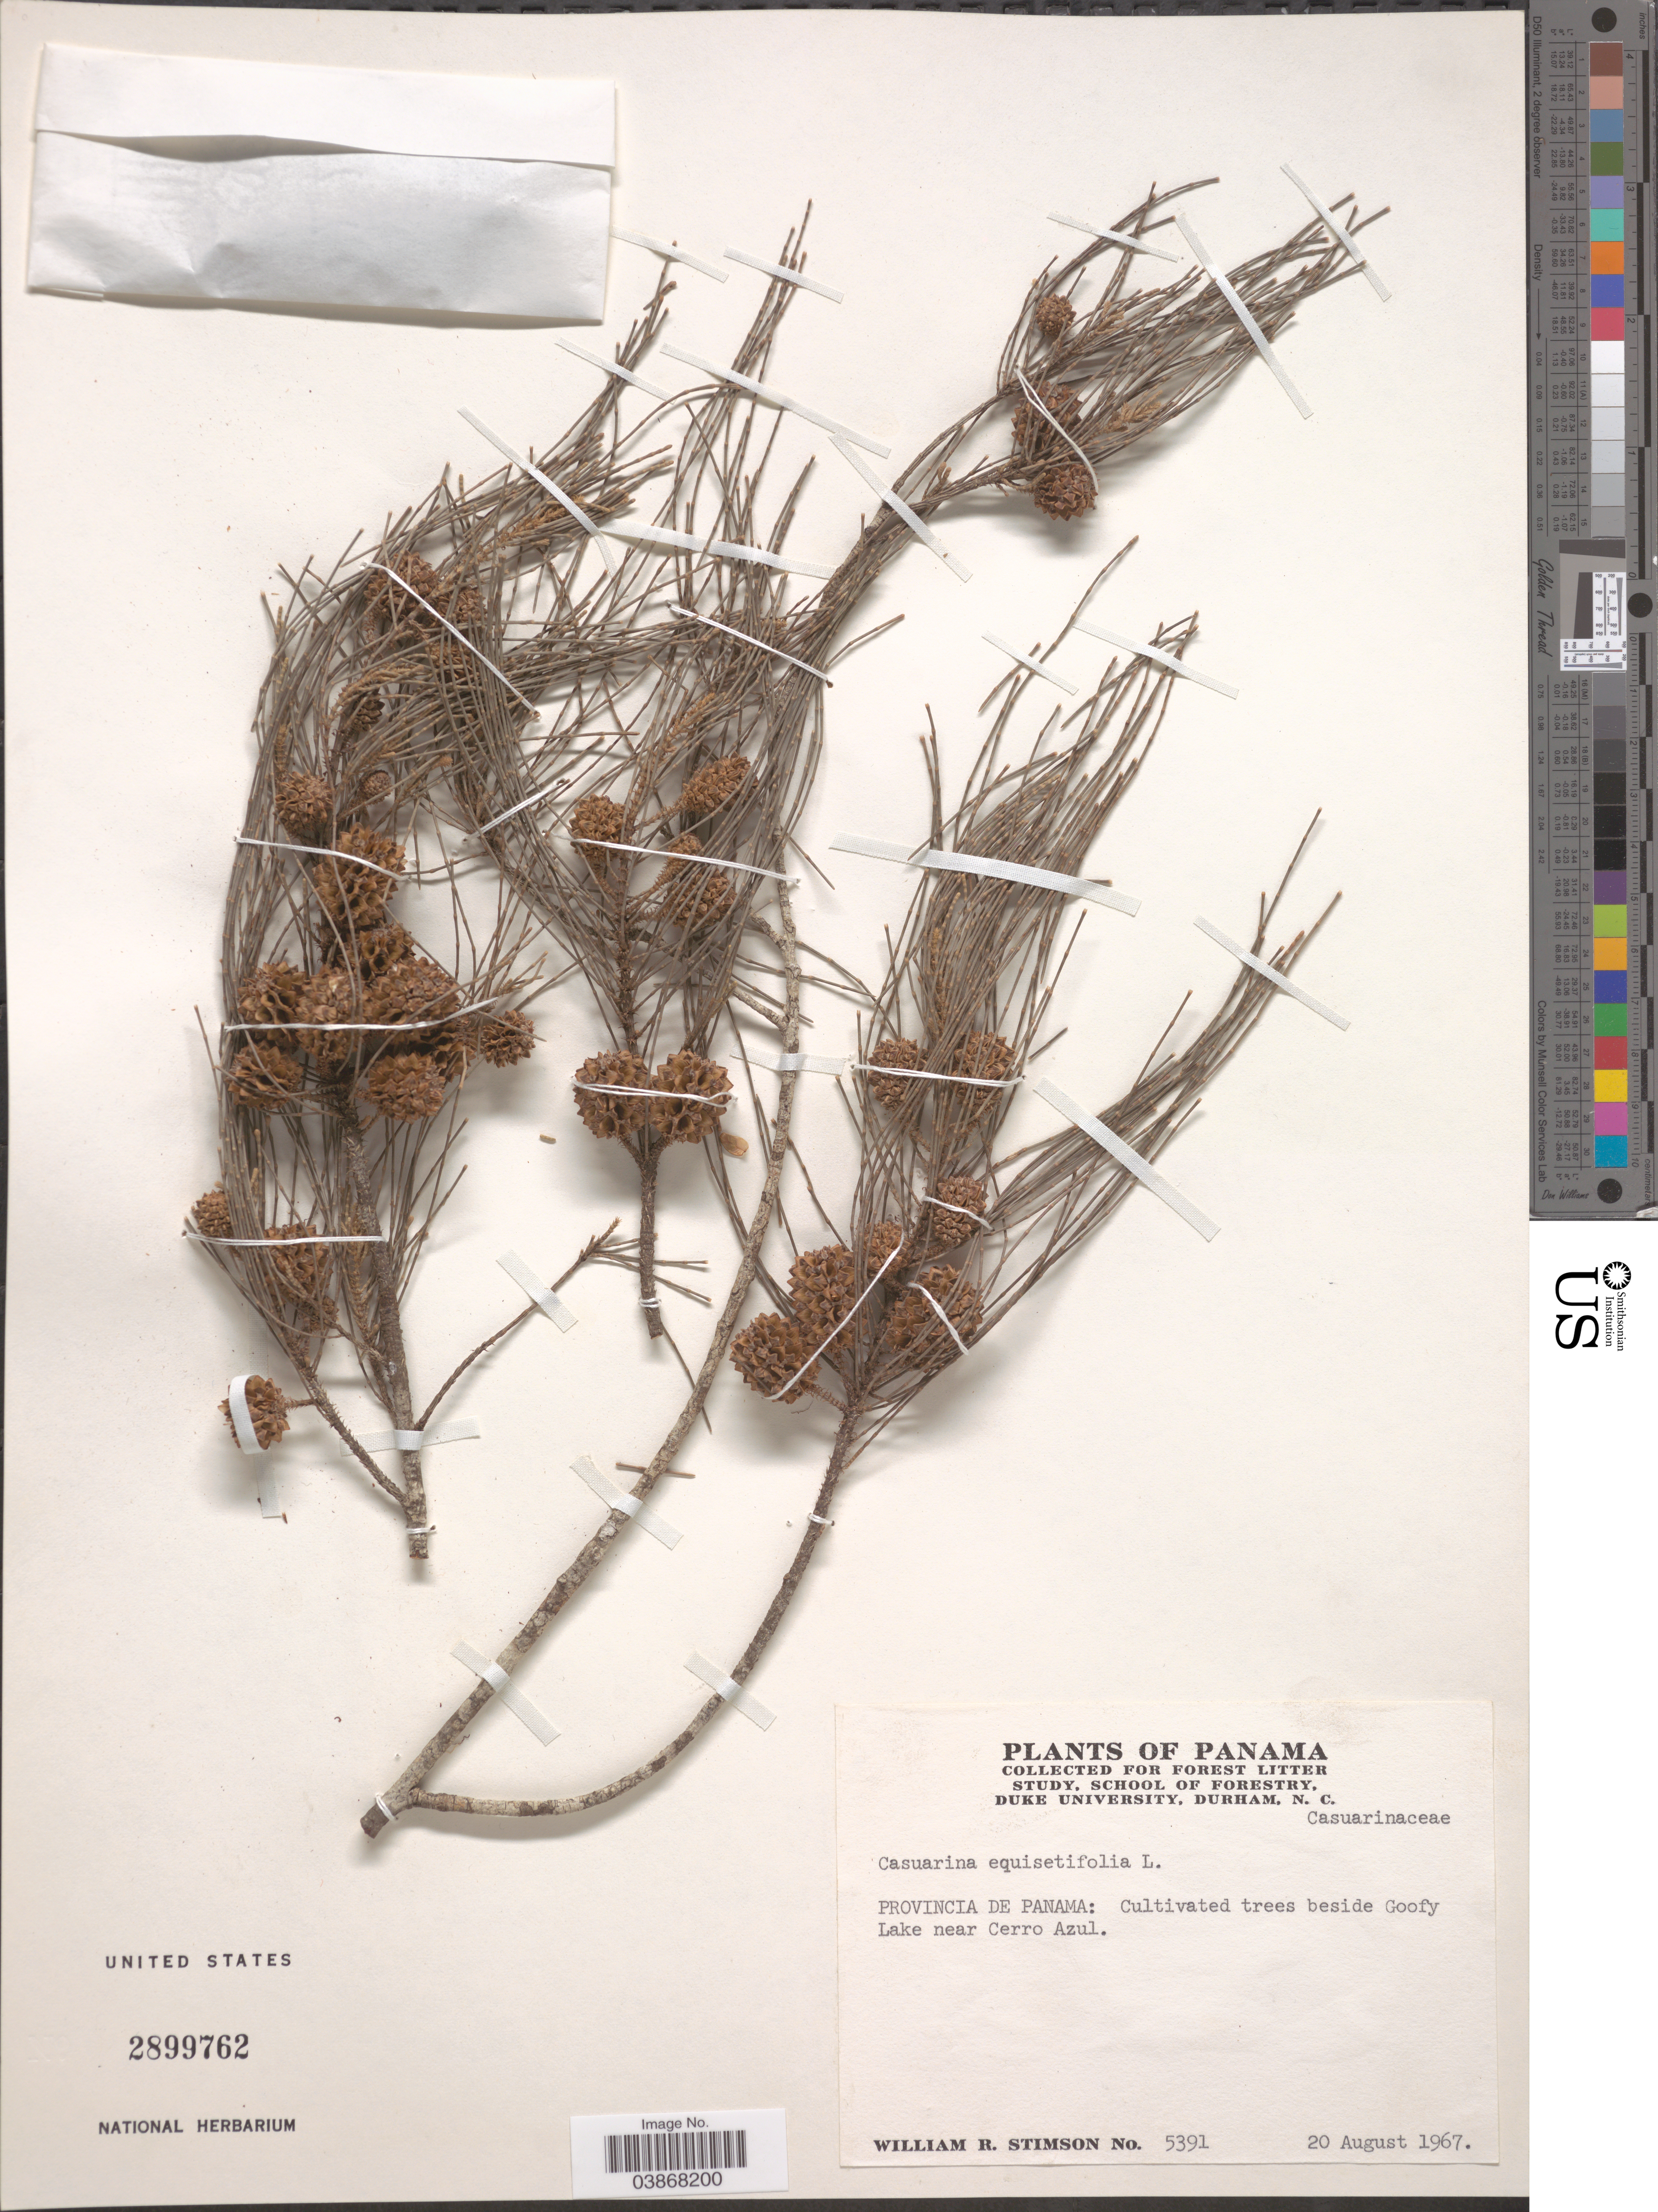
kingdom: Plantae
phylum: Tracheophyta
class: Magnoliopsida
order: Fagales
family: Casuarinaceae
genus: Casuarina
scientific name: Casuarina equisetifolia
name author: L.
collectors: W. R. Stimson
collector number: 5391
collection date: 1967-08-20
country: Panama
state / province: Panamá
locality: Cultivated trees beside Goofy Lake near Cerro Azul.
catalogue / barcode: US 2899762